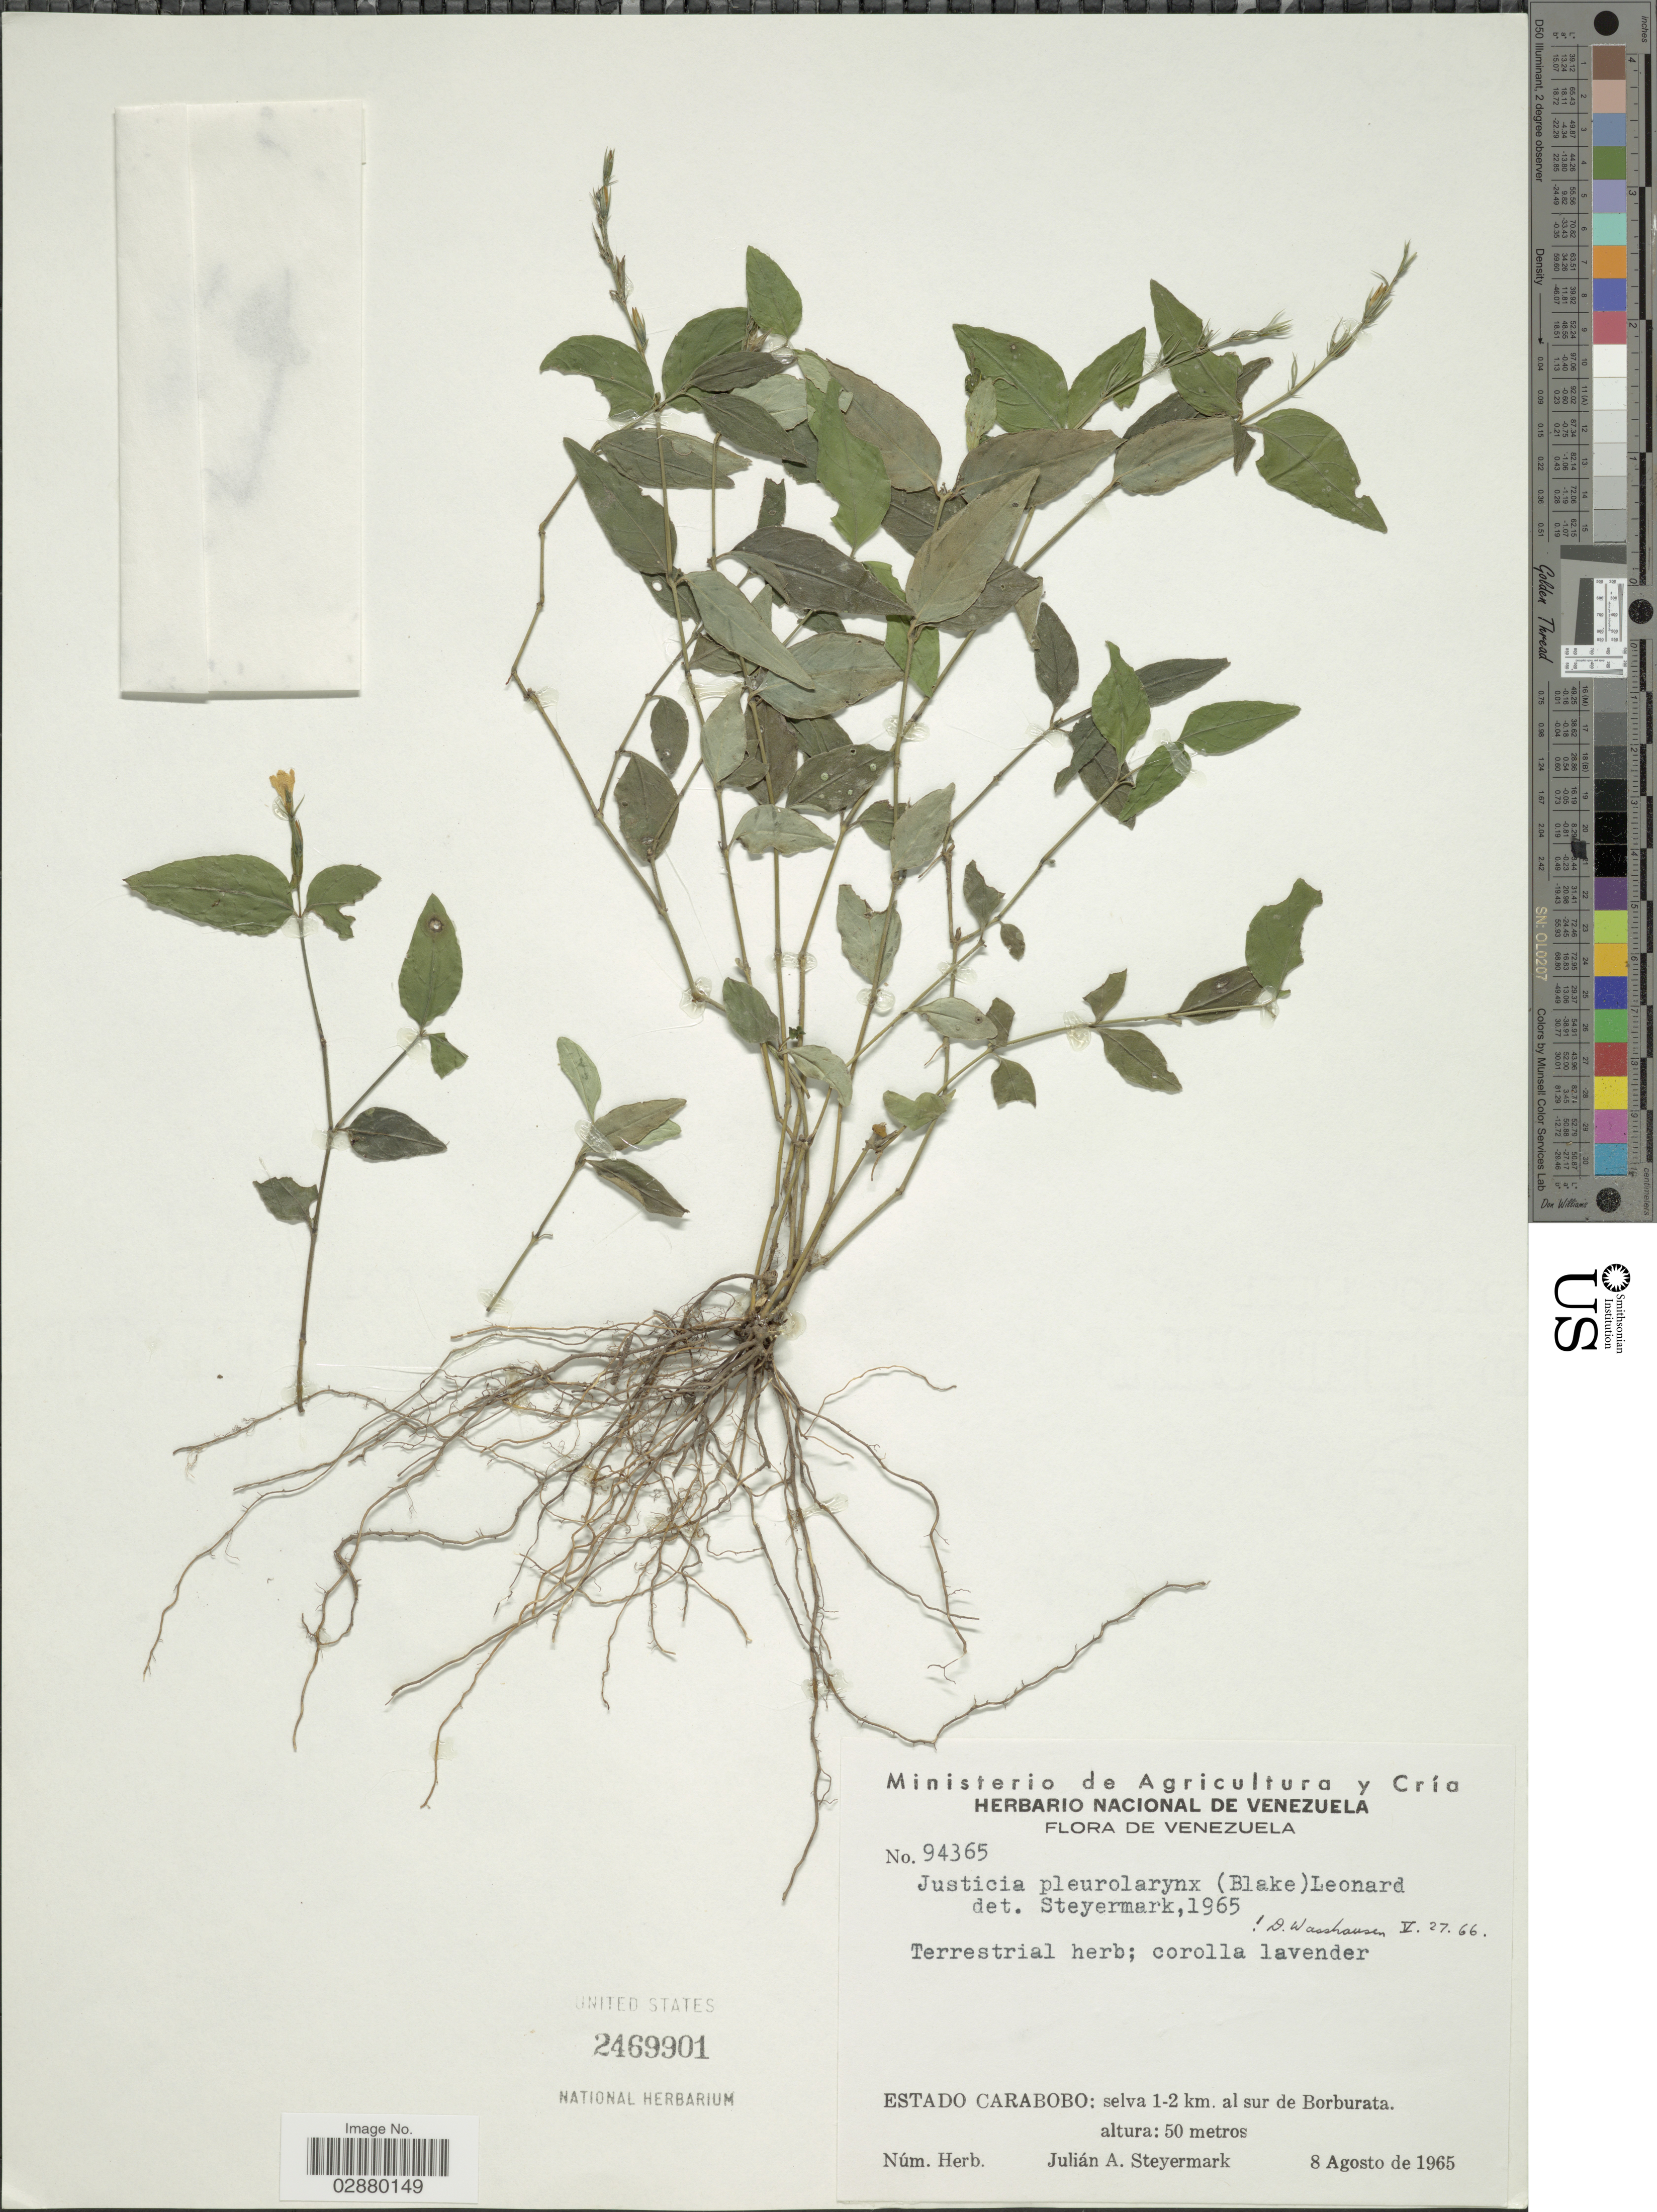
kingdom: Plantae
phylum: Tracheophyta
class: Magnoliopsida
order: Lamiales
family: Acanthaceae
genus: Justicia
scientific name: Justicia pleurolarynx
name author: (S.F. Blake) V.M. Badillo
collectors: J. Steyermark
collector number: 94365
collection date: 1965-08-08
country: Venezuela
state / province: Carabobo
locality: Selva 1-2 km. al sur de Borburata.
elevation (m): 50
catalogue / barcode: US 2469901